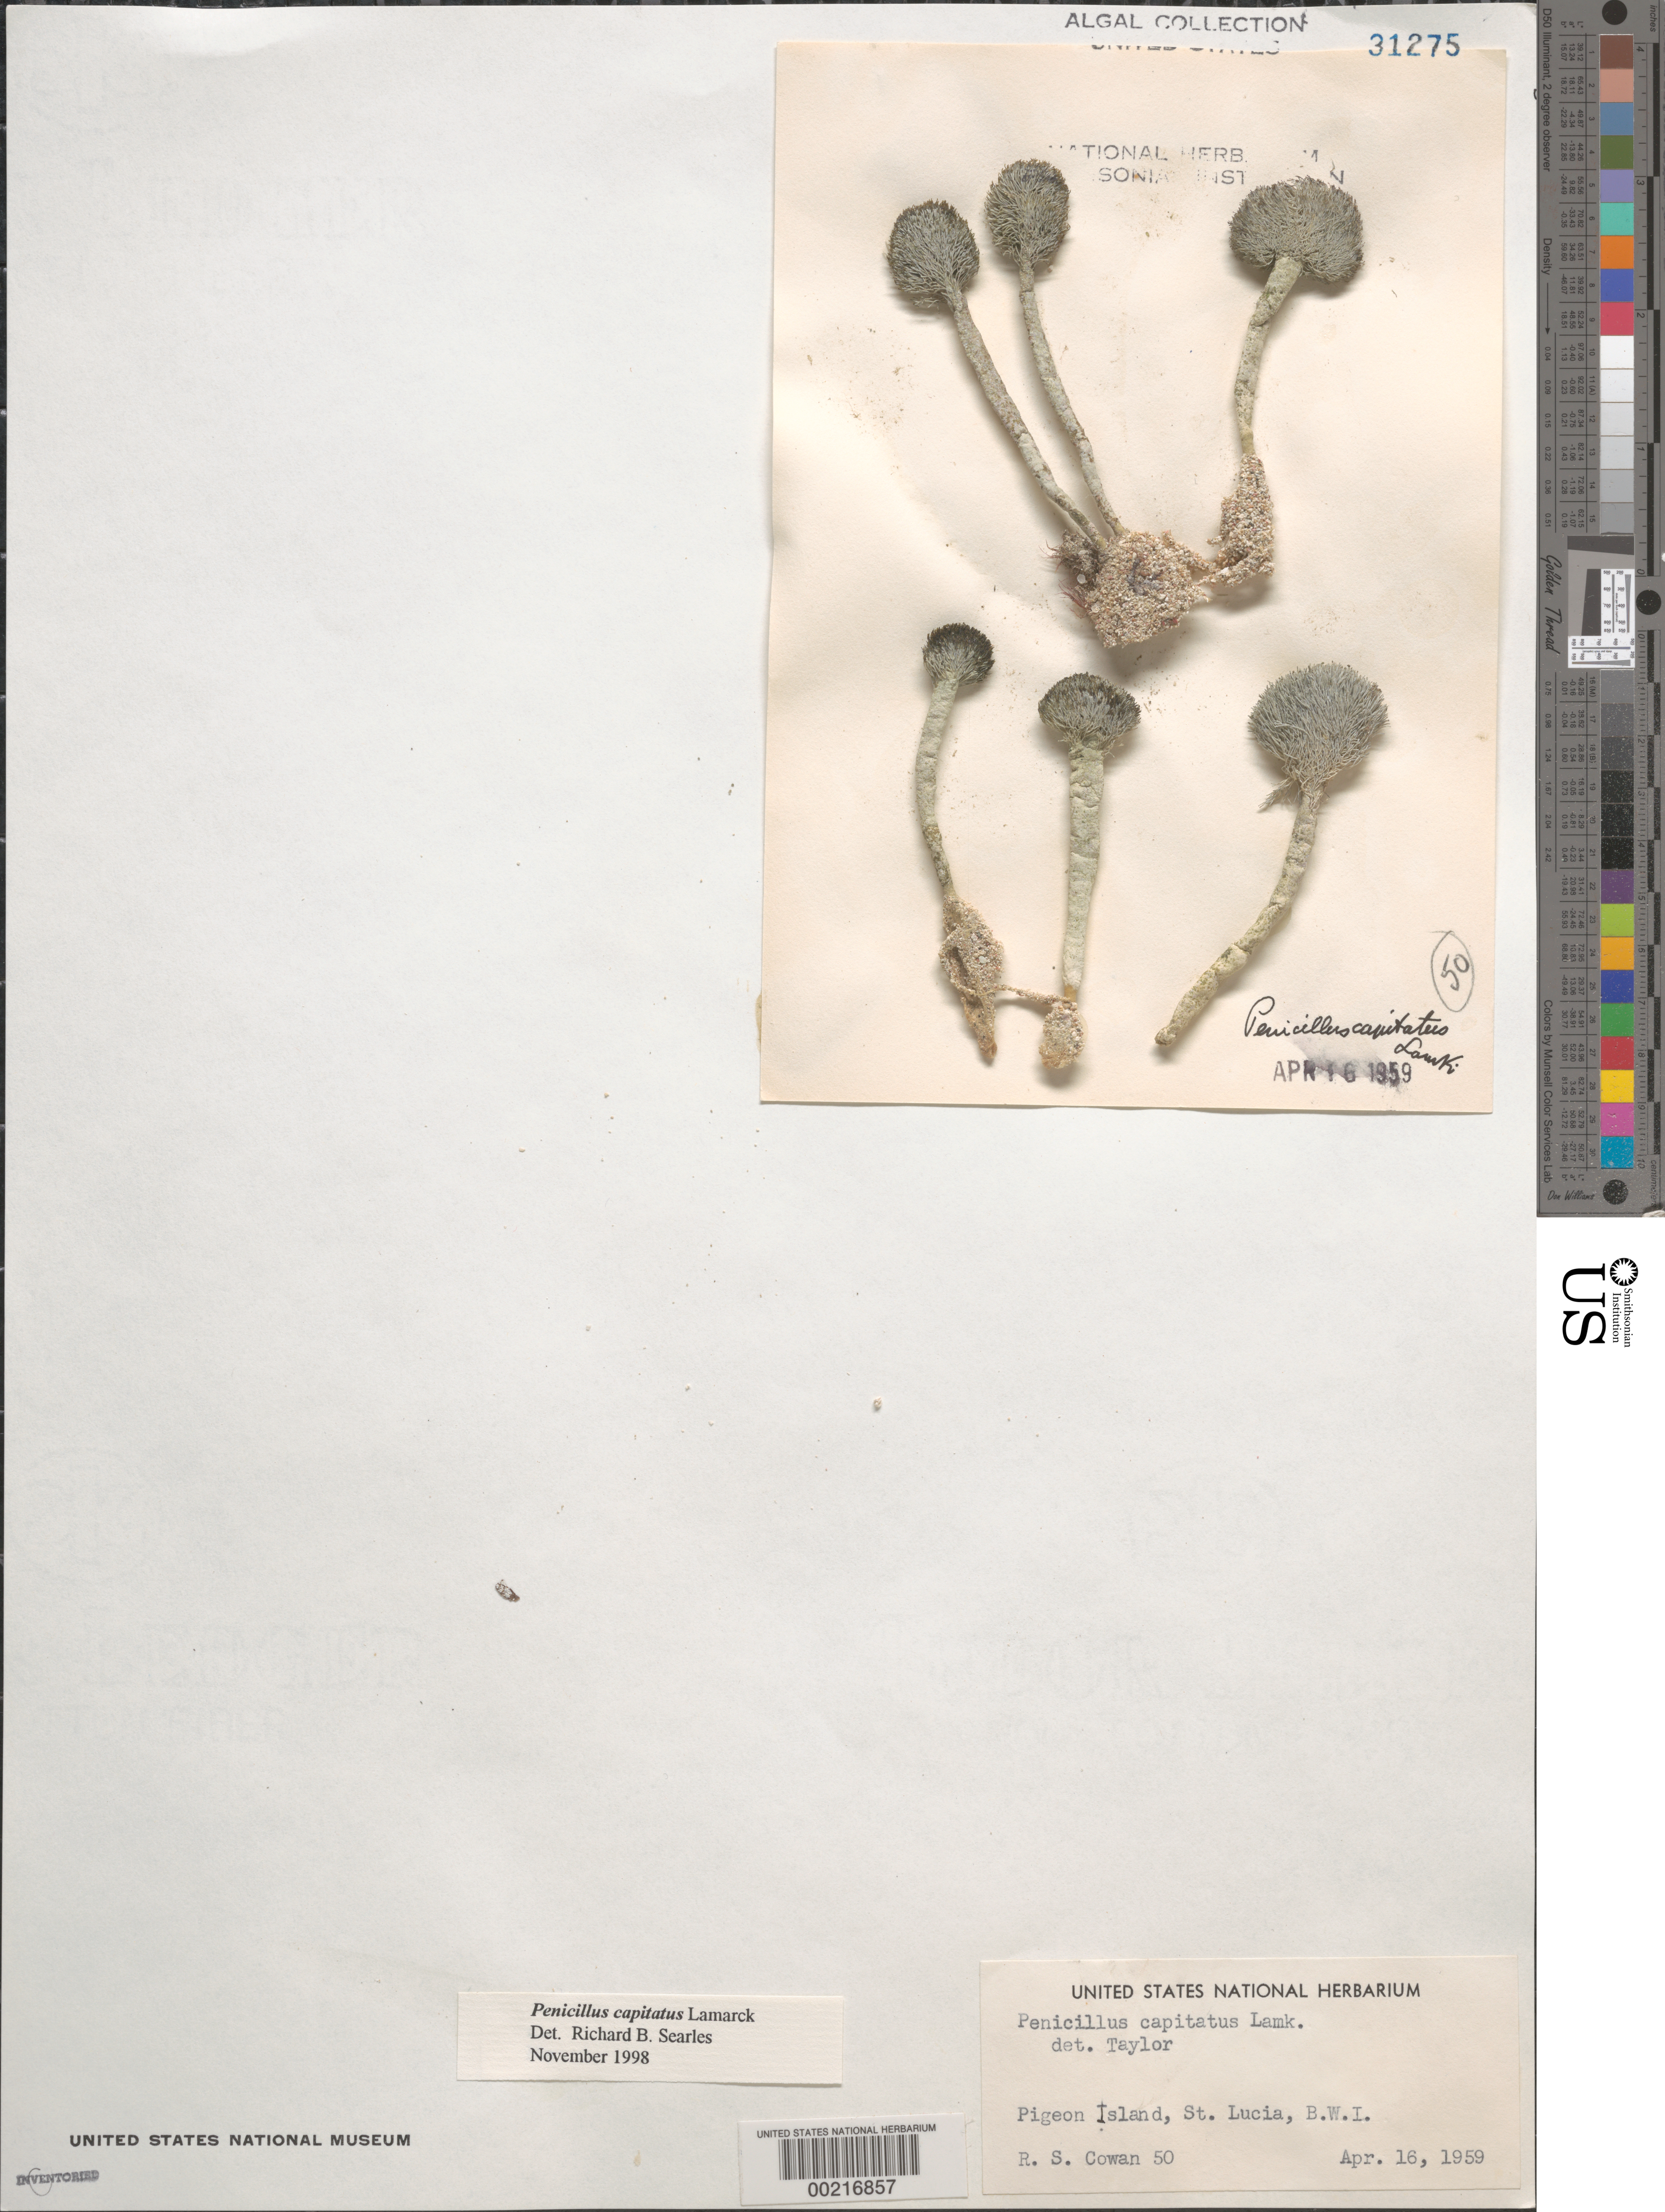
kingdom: Plantae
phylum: Chlorophyta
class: Ulvophyceae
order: Bryopsidales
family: Udoteaceae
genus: Penicillus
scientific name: Penicillus capitatus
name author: Lam.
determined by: Taylor, William R.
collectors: R. S. Cowan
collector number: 50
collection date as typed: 16 Apr 1959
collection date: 1959-04-16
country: St. Lucia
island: Pigeon Island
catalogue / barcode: US 31275